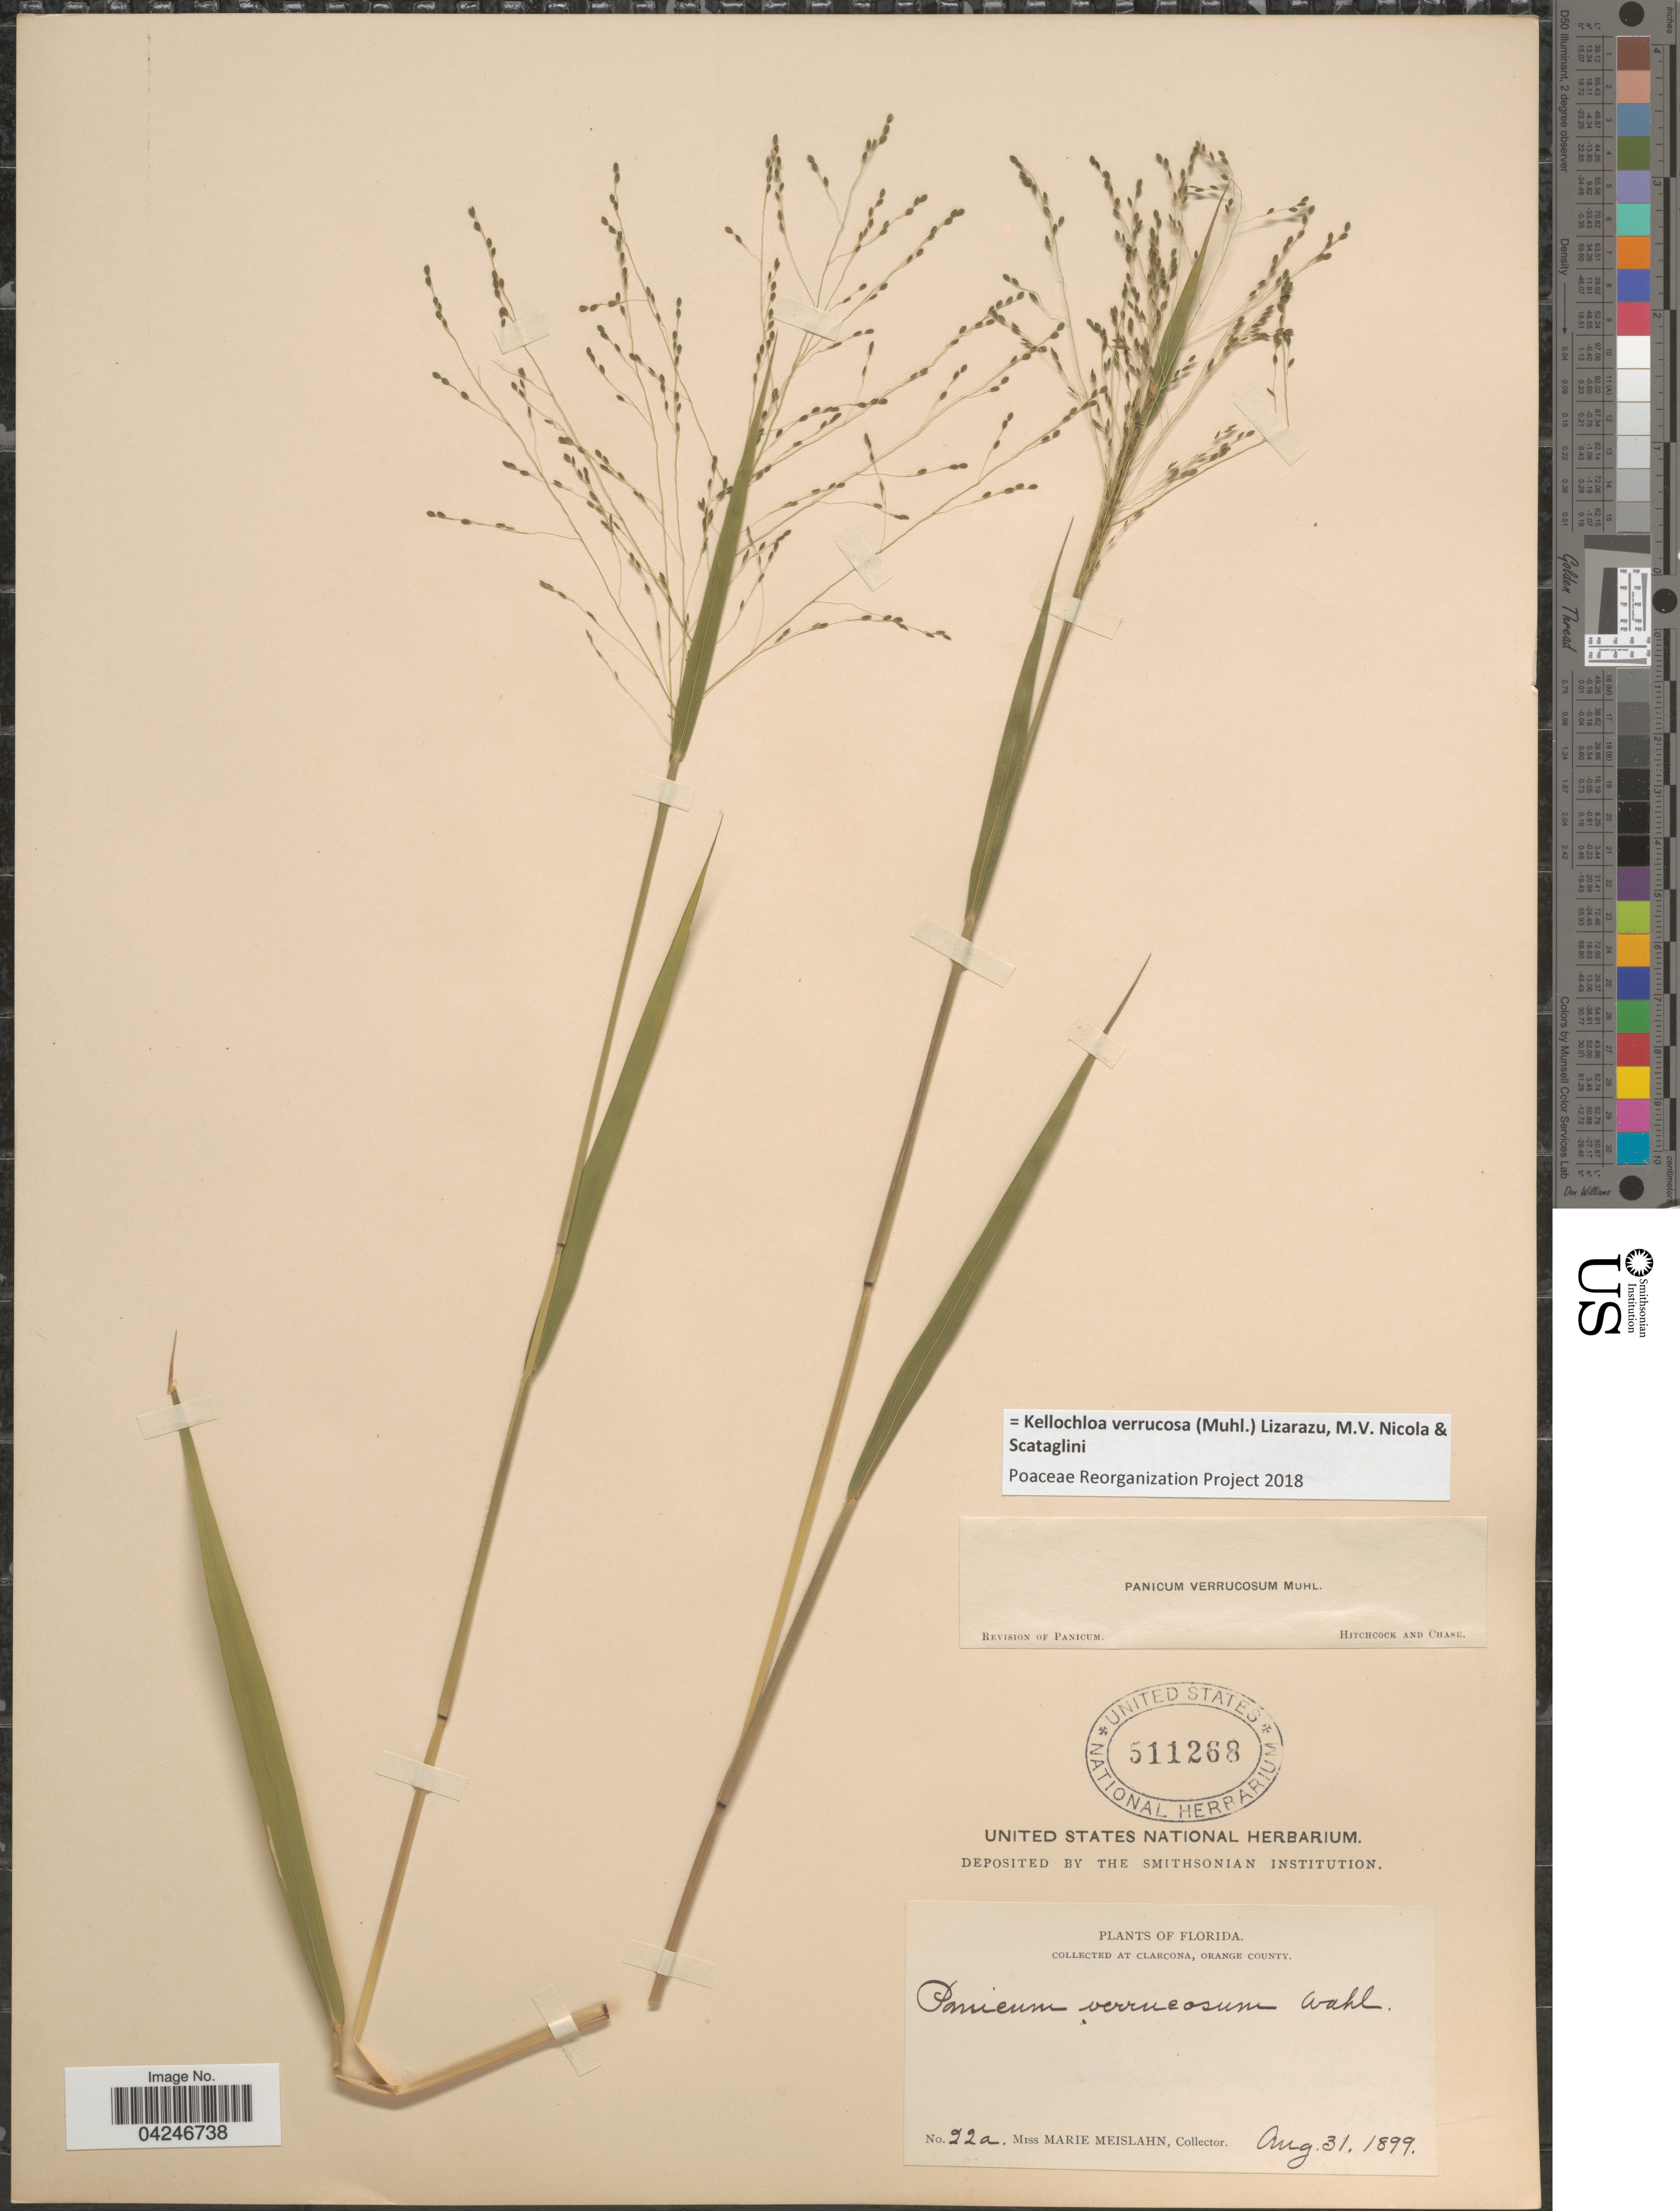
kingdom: Plantae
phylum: Tracheophyta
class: Liliopsida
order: Poales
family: Poaceae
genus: Kellochloa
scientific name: Kellochloa verrucosa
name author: (Muhl.) Lizarazu et al.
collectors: M. Meislahn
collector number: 22a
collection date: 1899-08-31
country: United States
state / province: Florida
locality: At Clarcona, Orange County.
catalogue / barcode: US 511268